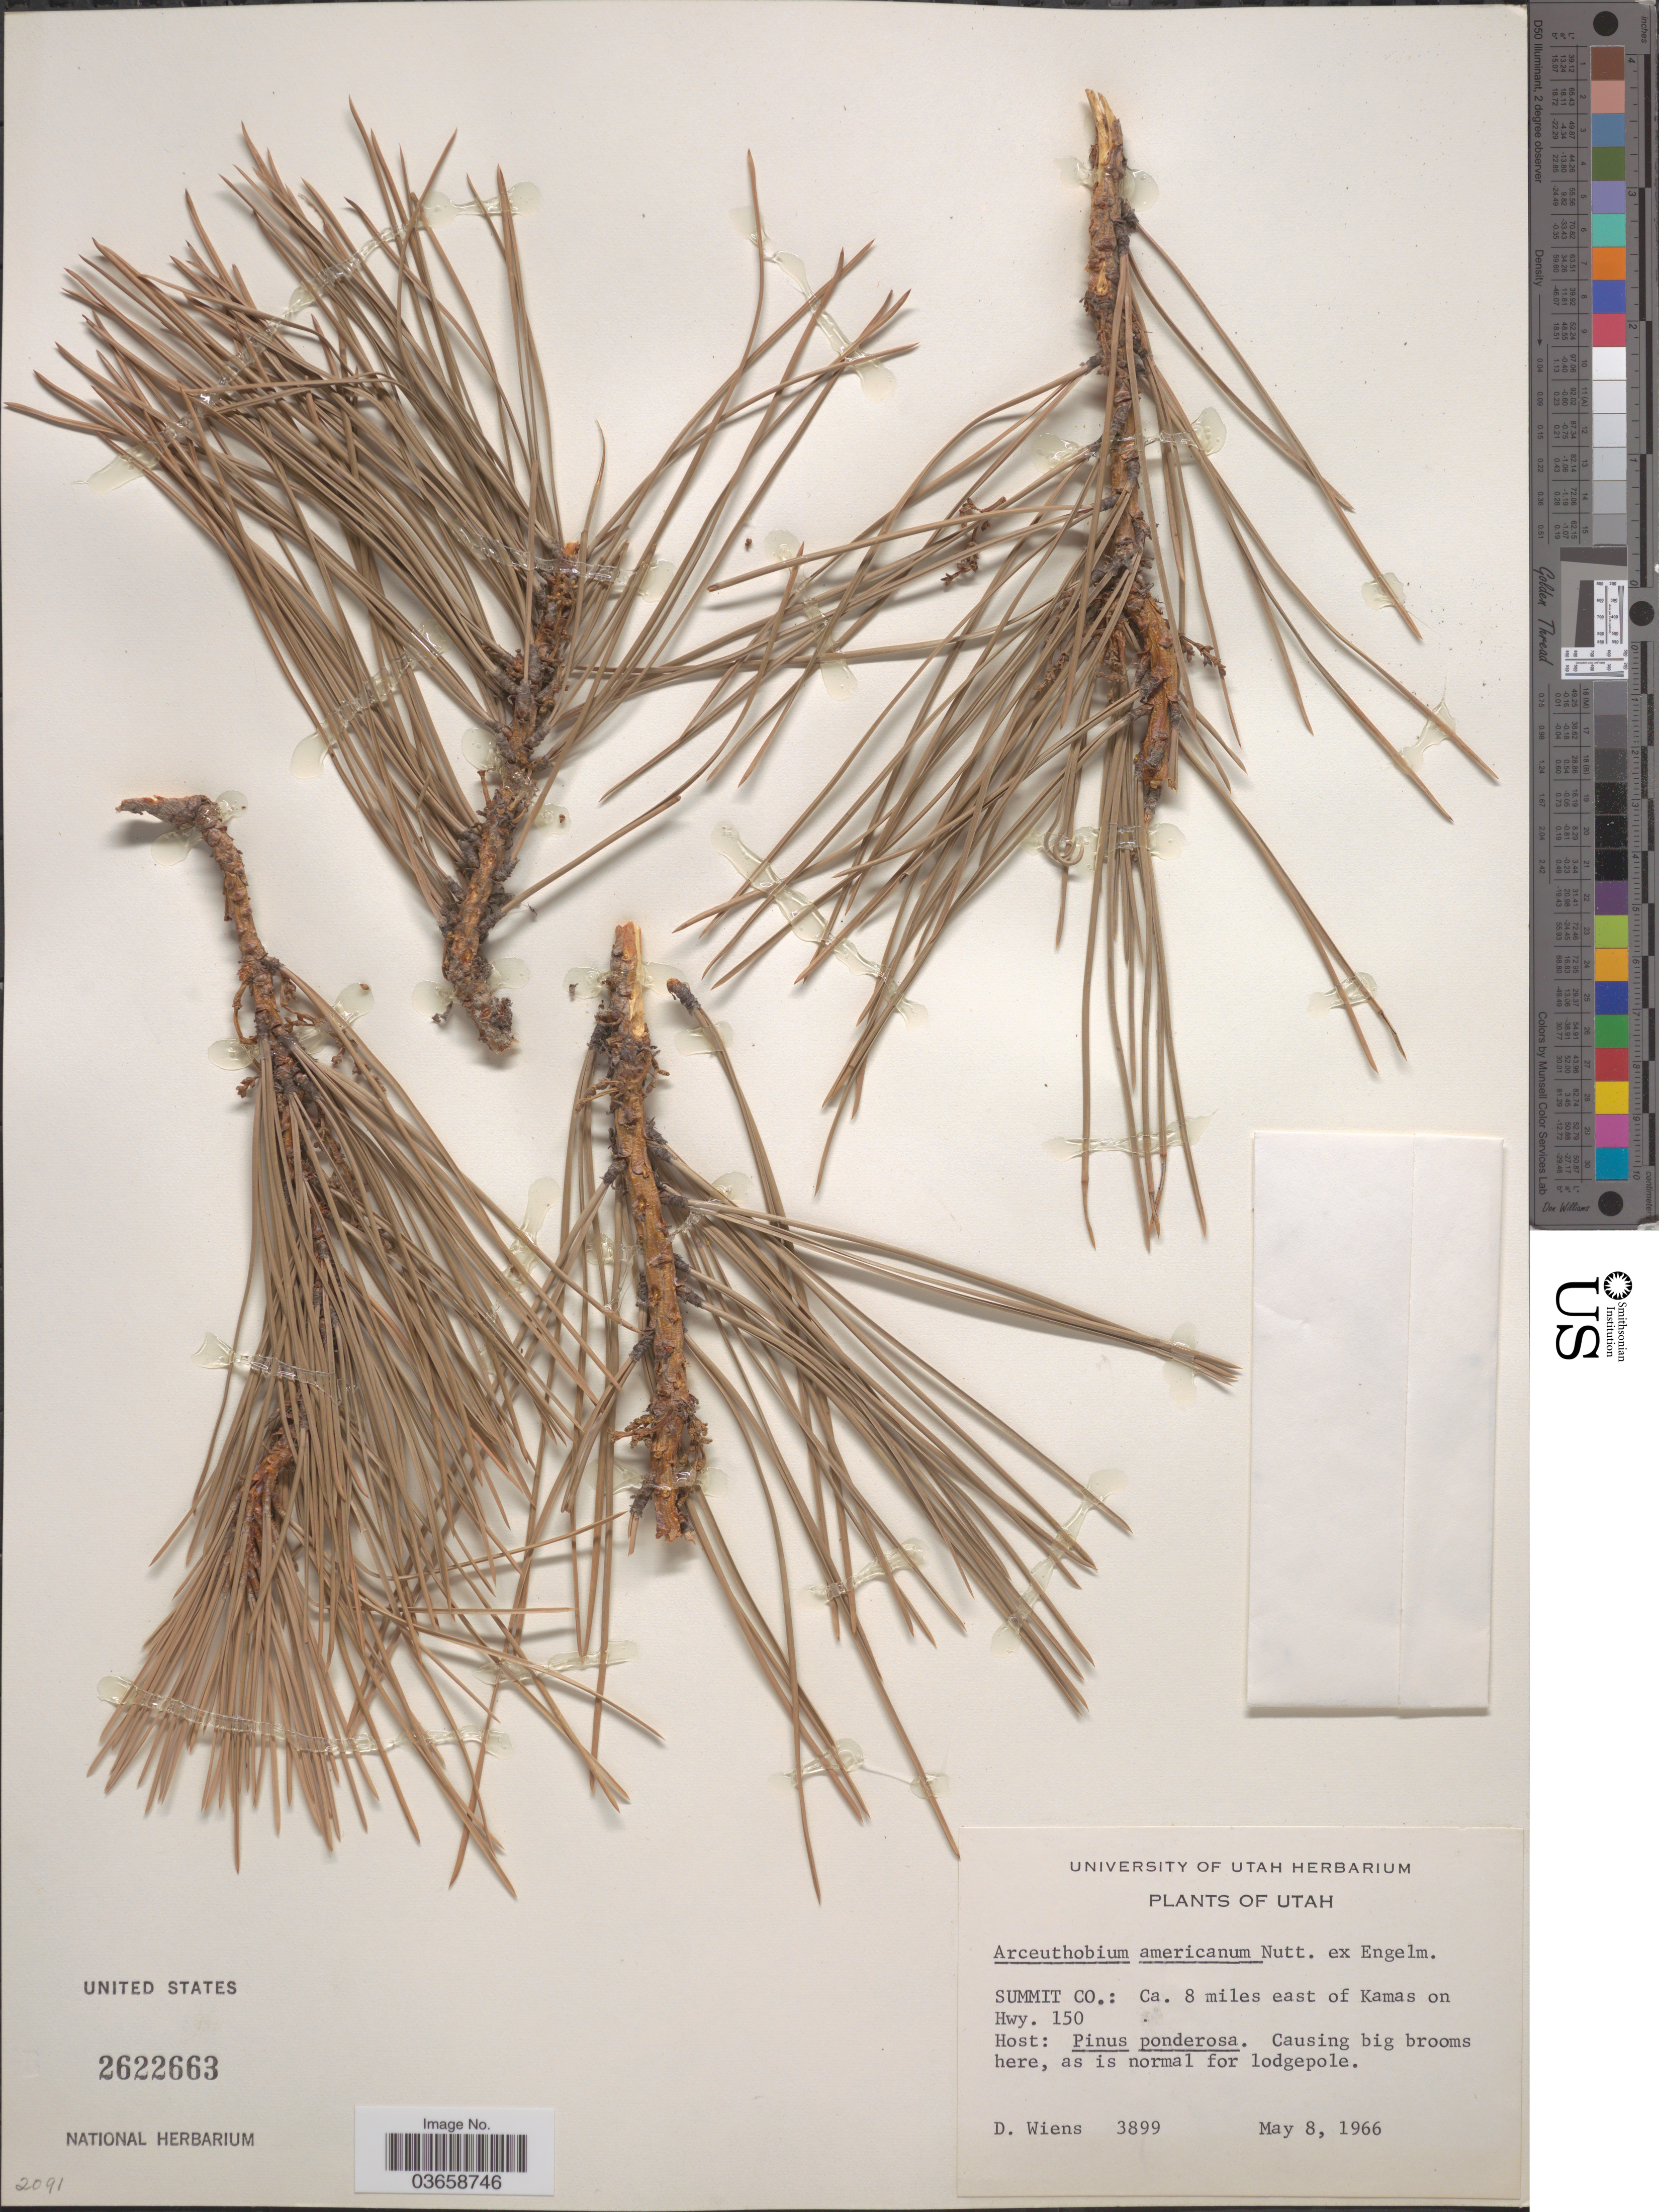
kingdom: Plantae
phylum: Tracheophyta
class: Magnoliopsida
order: Santalales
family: Viscaceae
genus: Arceuthobium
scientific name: Arceuthobium americanum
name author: Nutt. ex A. Gray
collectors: D. Wiens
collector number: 3899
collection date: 1966-05-08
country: United States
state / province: Utah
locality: Summit Co.: Ca. 8 miles east of Kamas on Hwy. 150.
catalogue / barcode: US 2622663